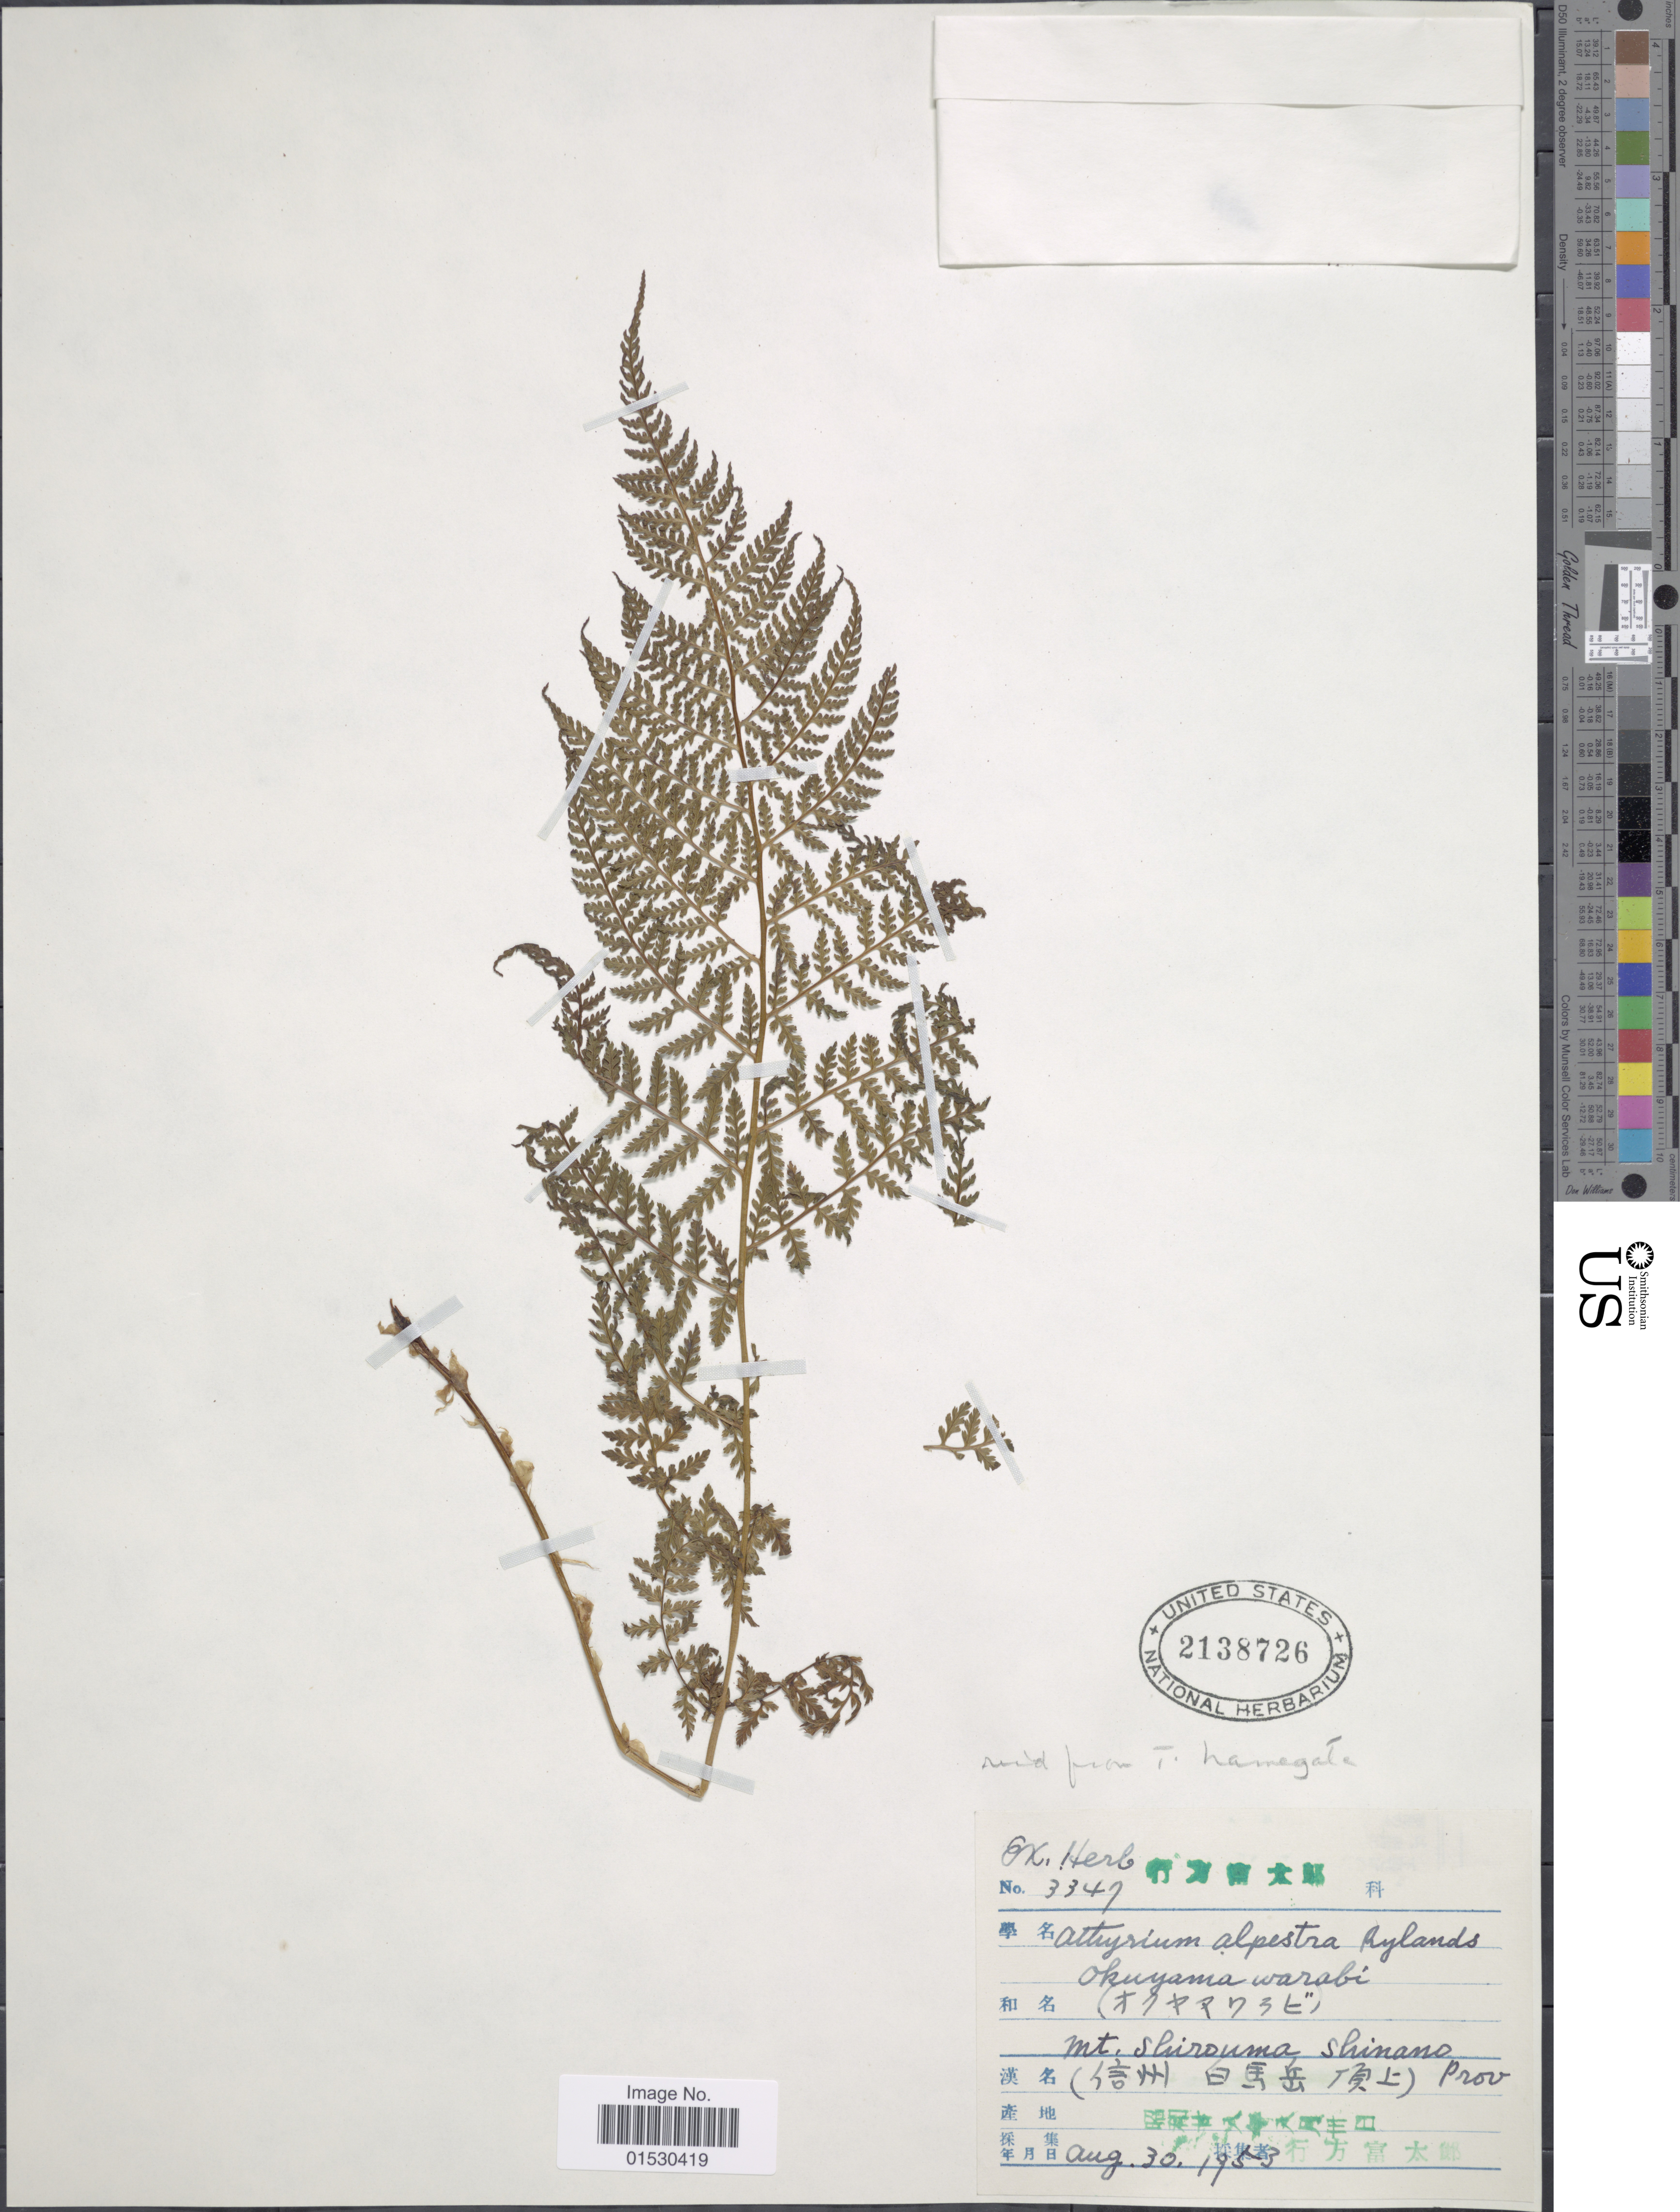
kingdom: Plantae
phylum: Tracheophyta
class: Polypodiopsida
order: Polypodiales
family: Athyriaceae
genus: Athyrium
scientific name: Athyrium alpestre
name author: (Hoppe) Rylands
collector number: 3347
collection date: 1953-08-30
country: Japan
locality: Okuyama warabi, Mt. Shirouma Shinano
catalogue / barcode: US 2138726